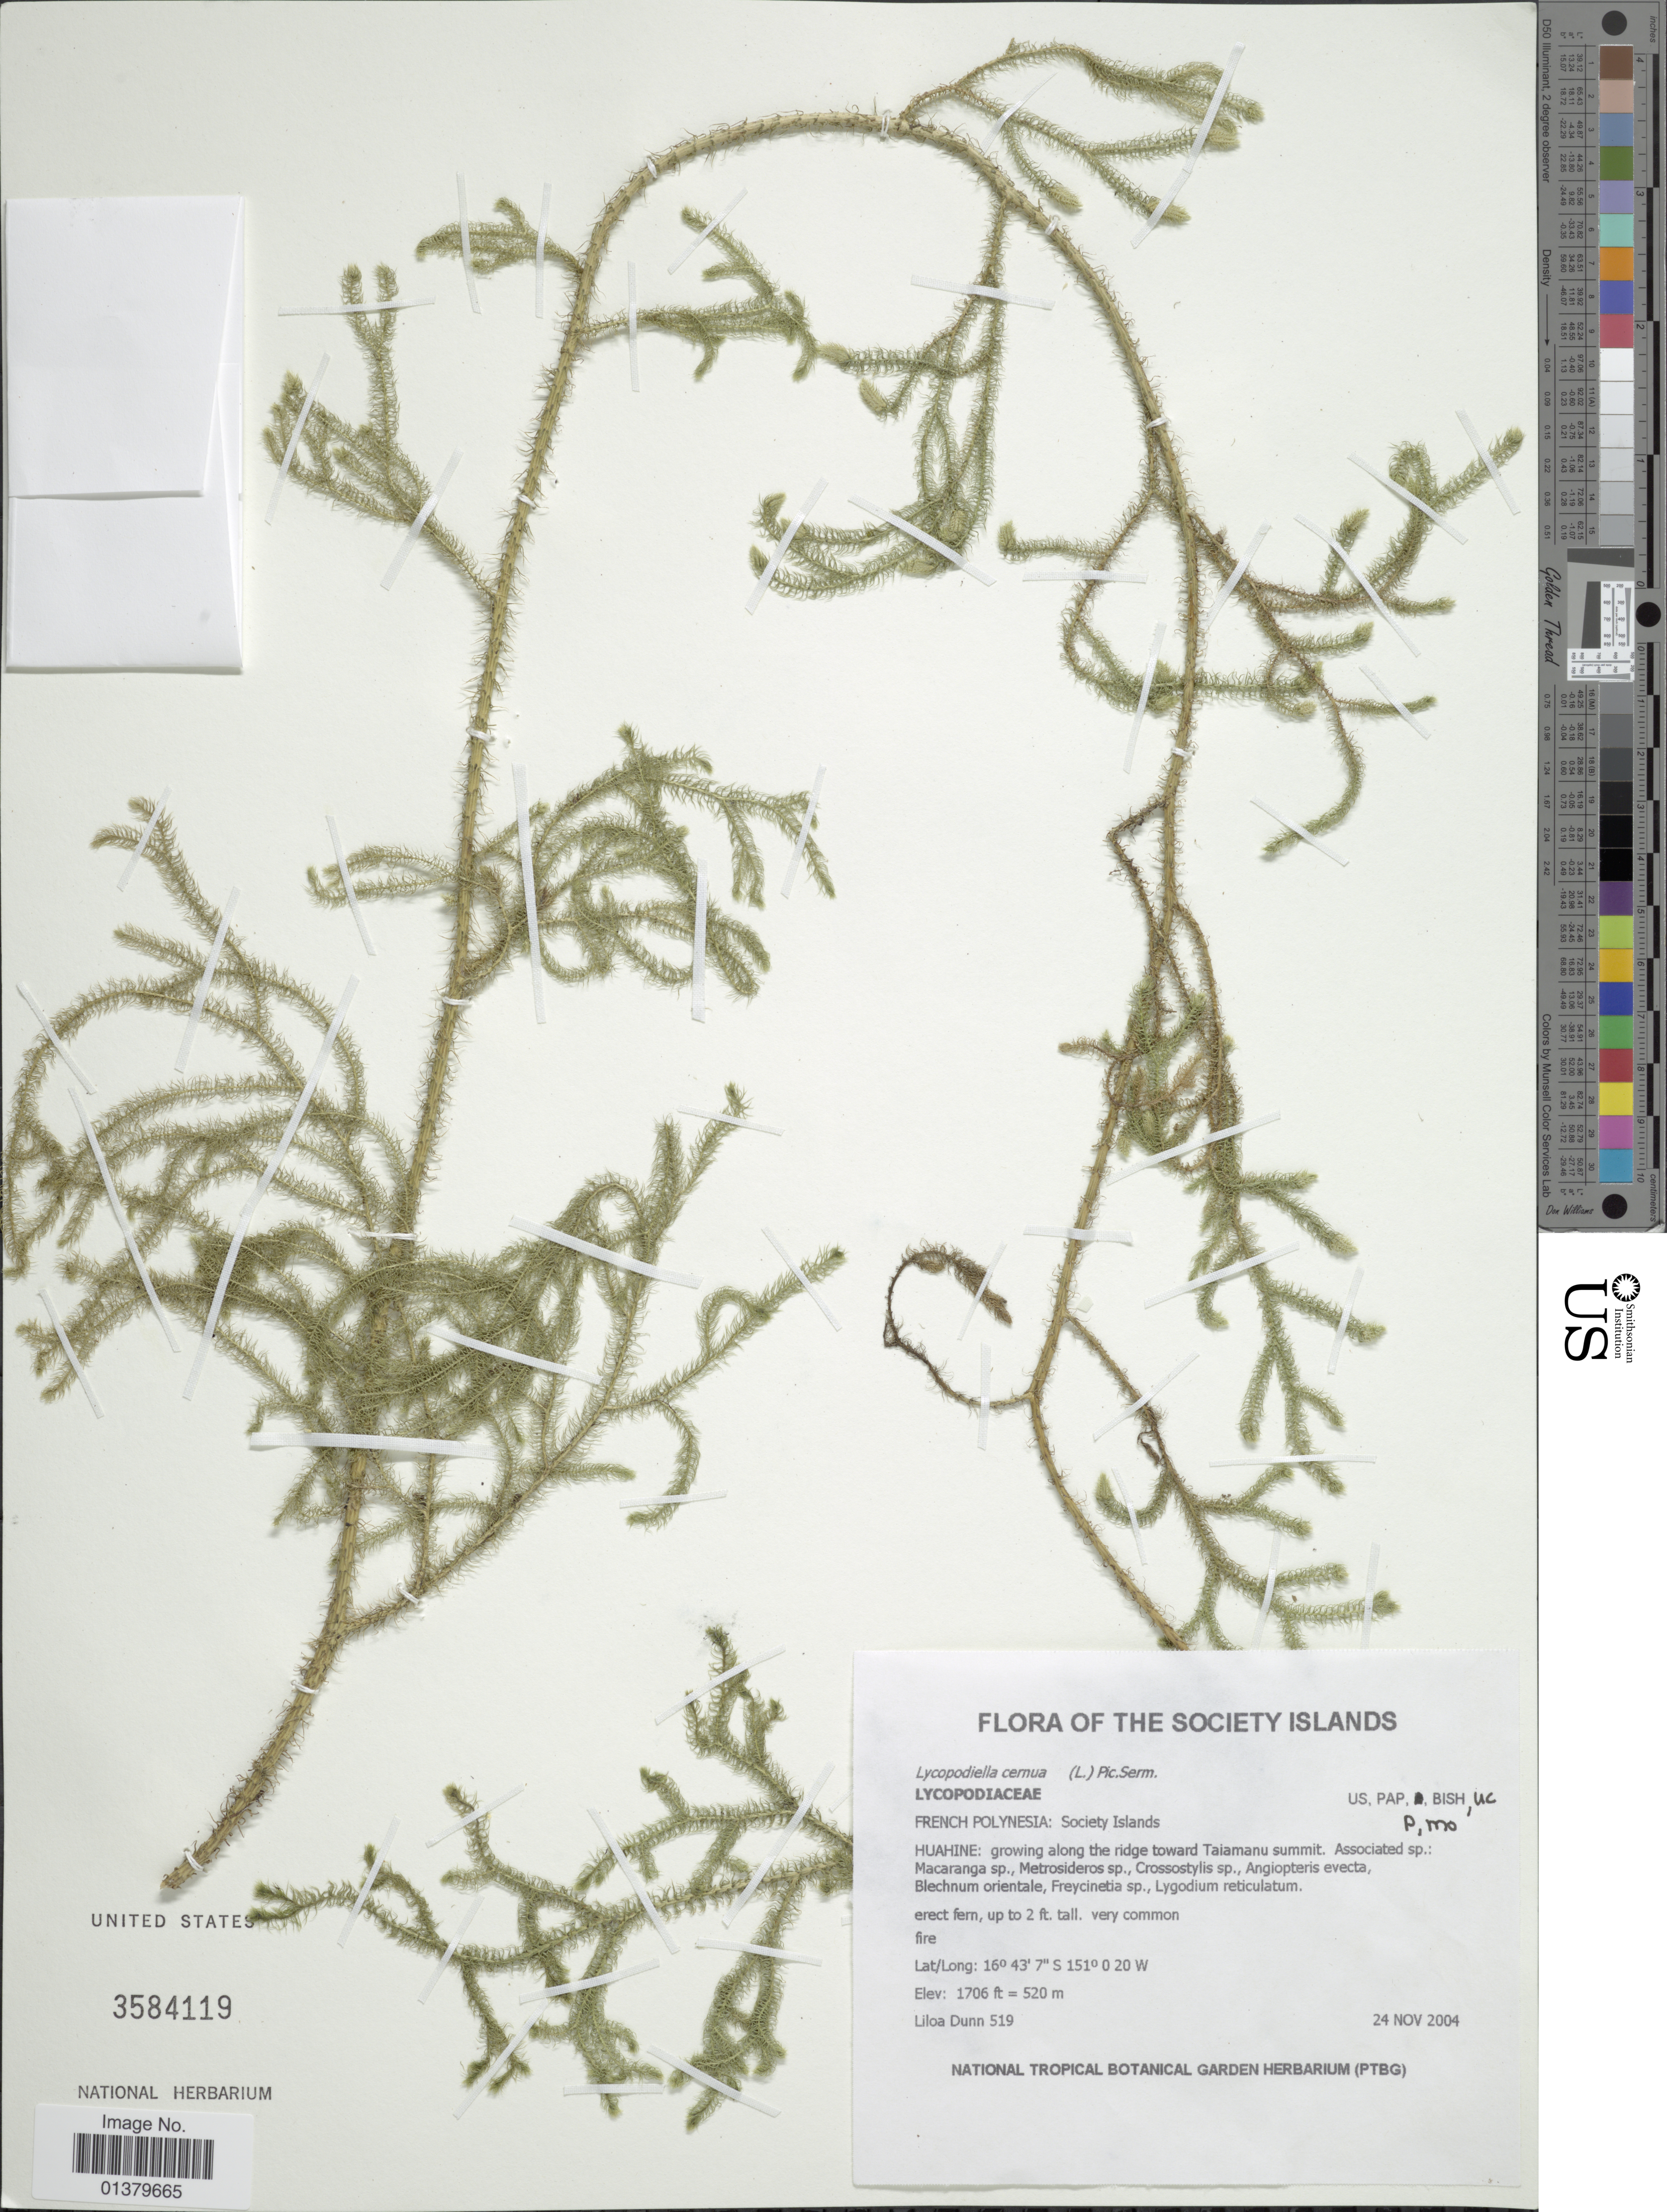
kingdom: Plantae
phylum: Tracheophyta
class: Lycopodiopsida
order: Lycopodiales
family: Lycopodiaceae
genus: Palhinhaea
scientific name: Palhinhaea cernua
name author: (L.) Vasc. & Franco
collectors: L. Dunn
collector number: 519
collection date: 2004-11-24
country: French Polynesia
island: Huahine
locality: Society Islands, Huahine: growing along the ridge toward Taiamanu summit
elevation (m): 520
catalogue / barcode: US 3584119